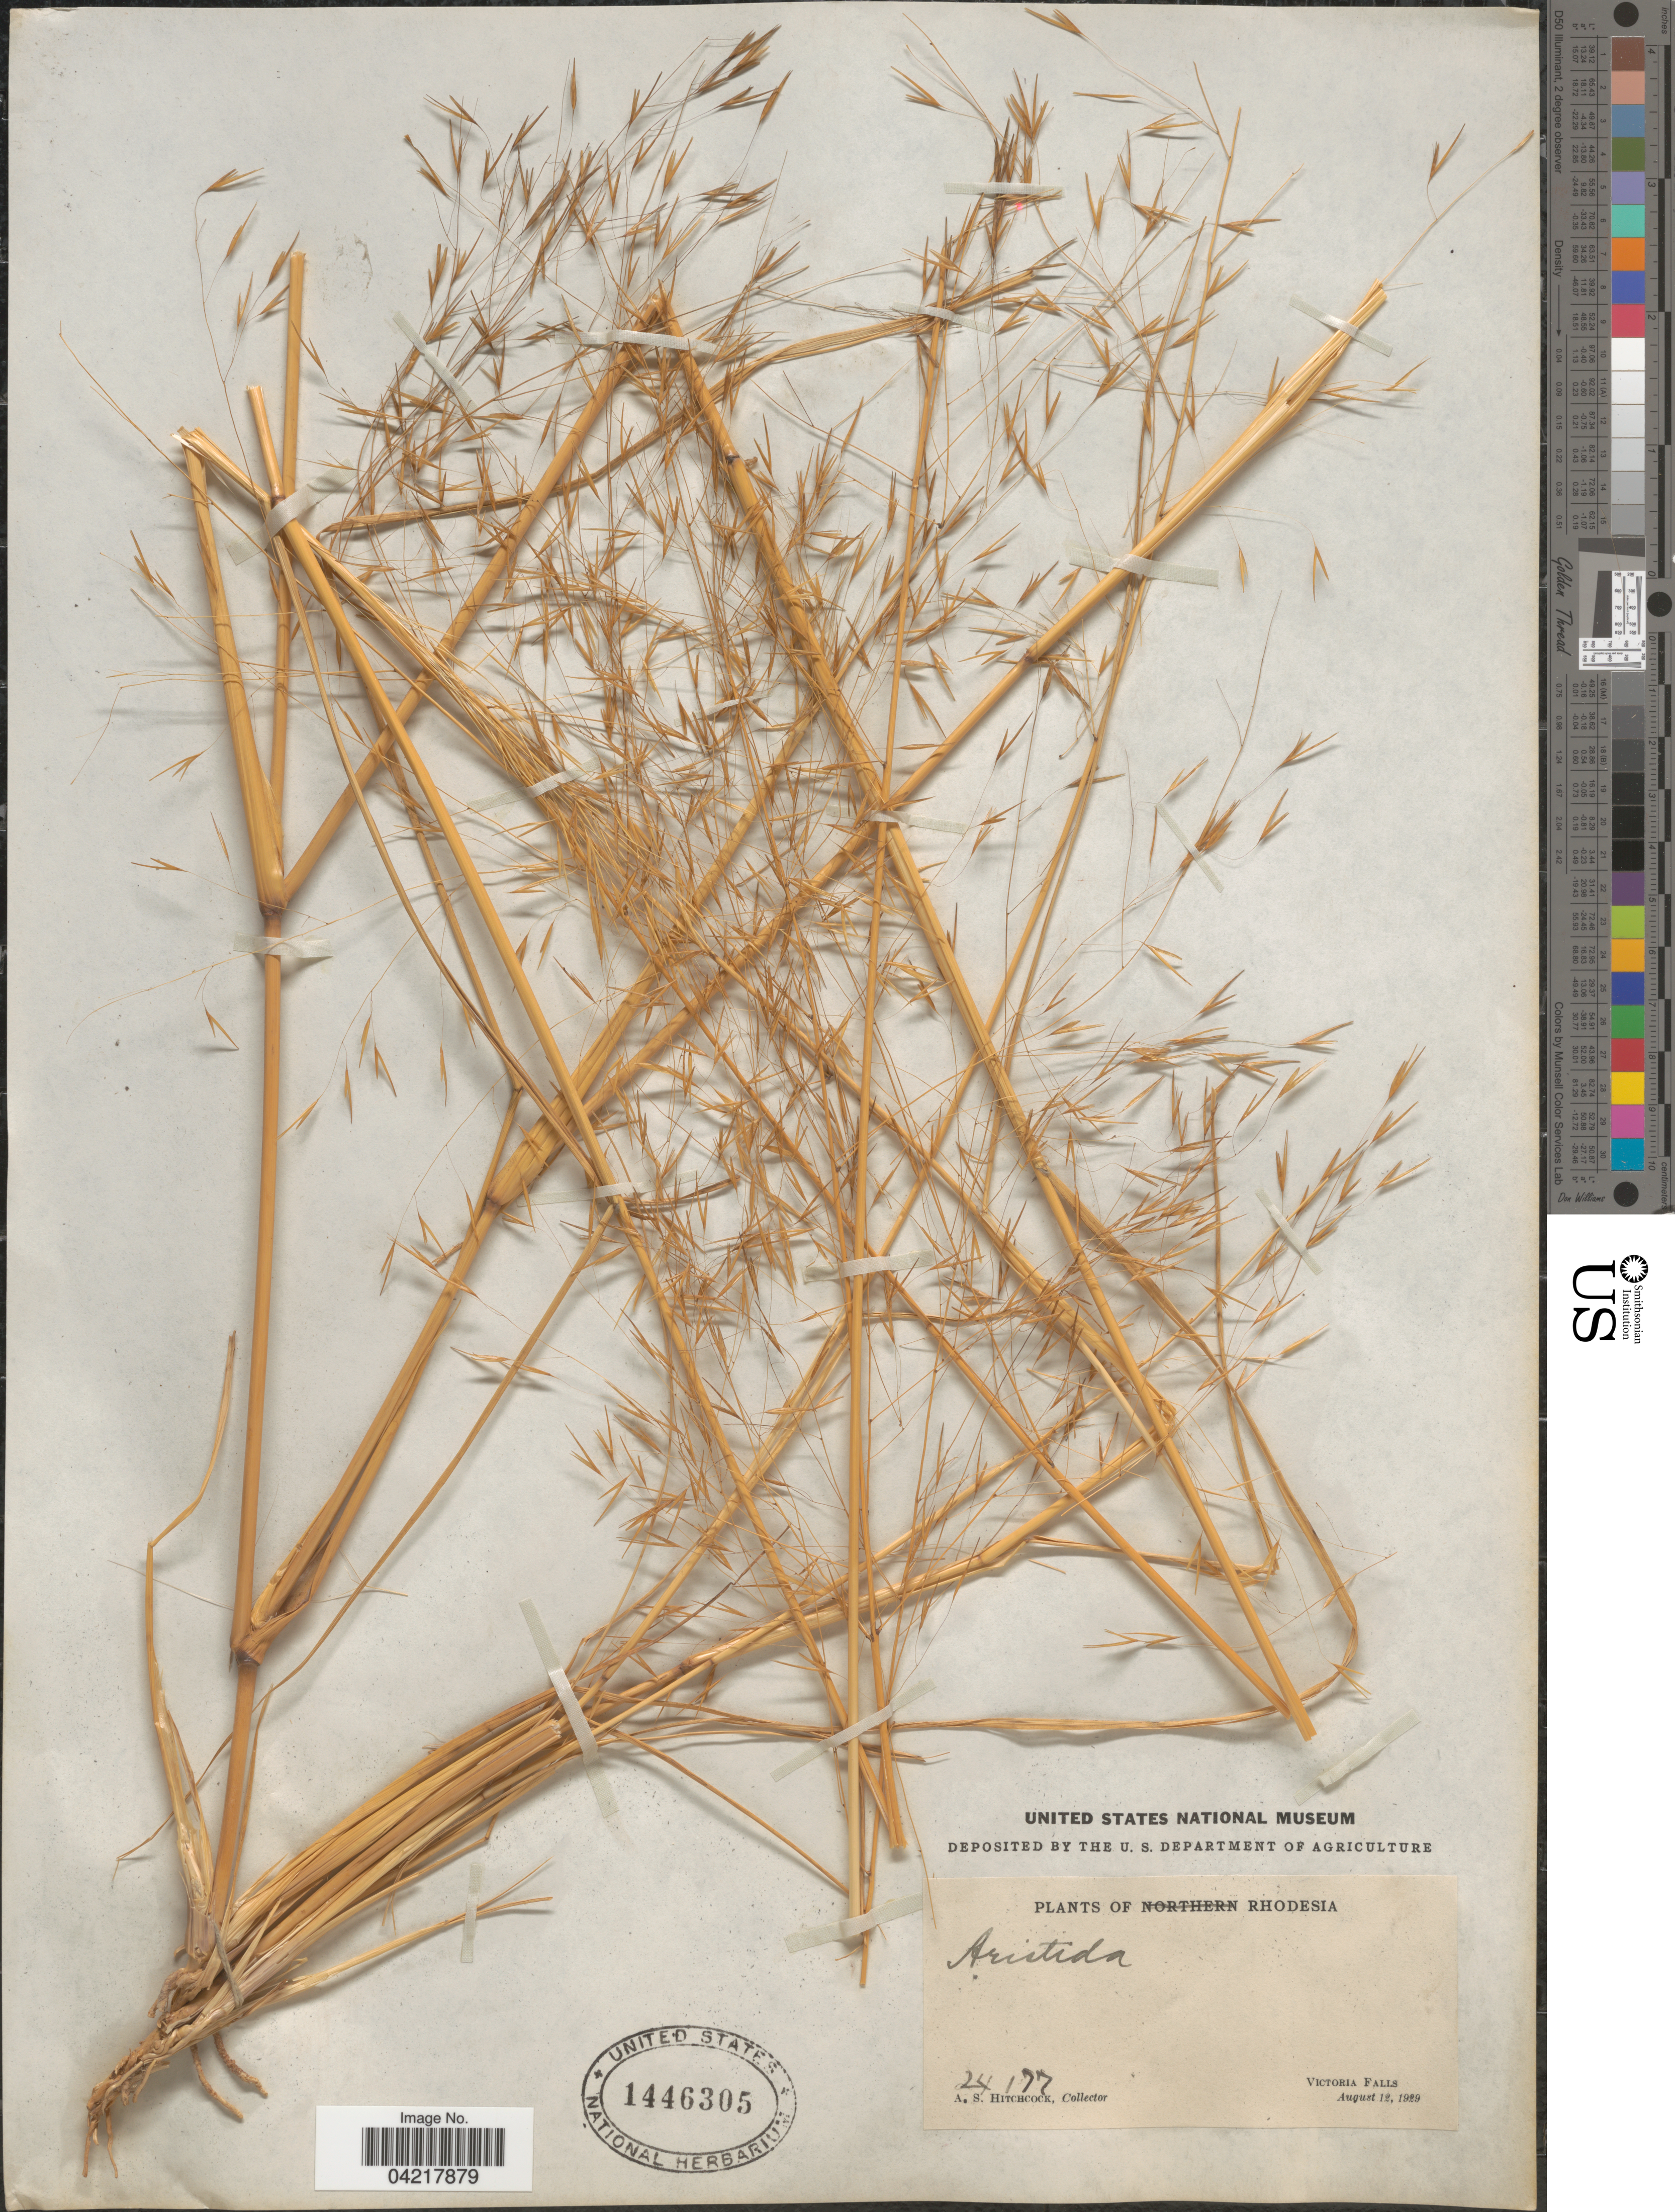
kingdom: Plantae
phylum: Tracheophyta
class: Liliopsida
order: Poales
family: Poaceae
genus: Aristida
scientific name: Aristida sp.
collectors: A. S. Hitchcock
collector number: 24177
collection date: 1929-08-12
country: Zimbabwe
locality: Rhodesia. Victoria Falls.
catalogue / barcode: US 1446305